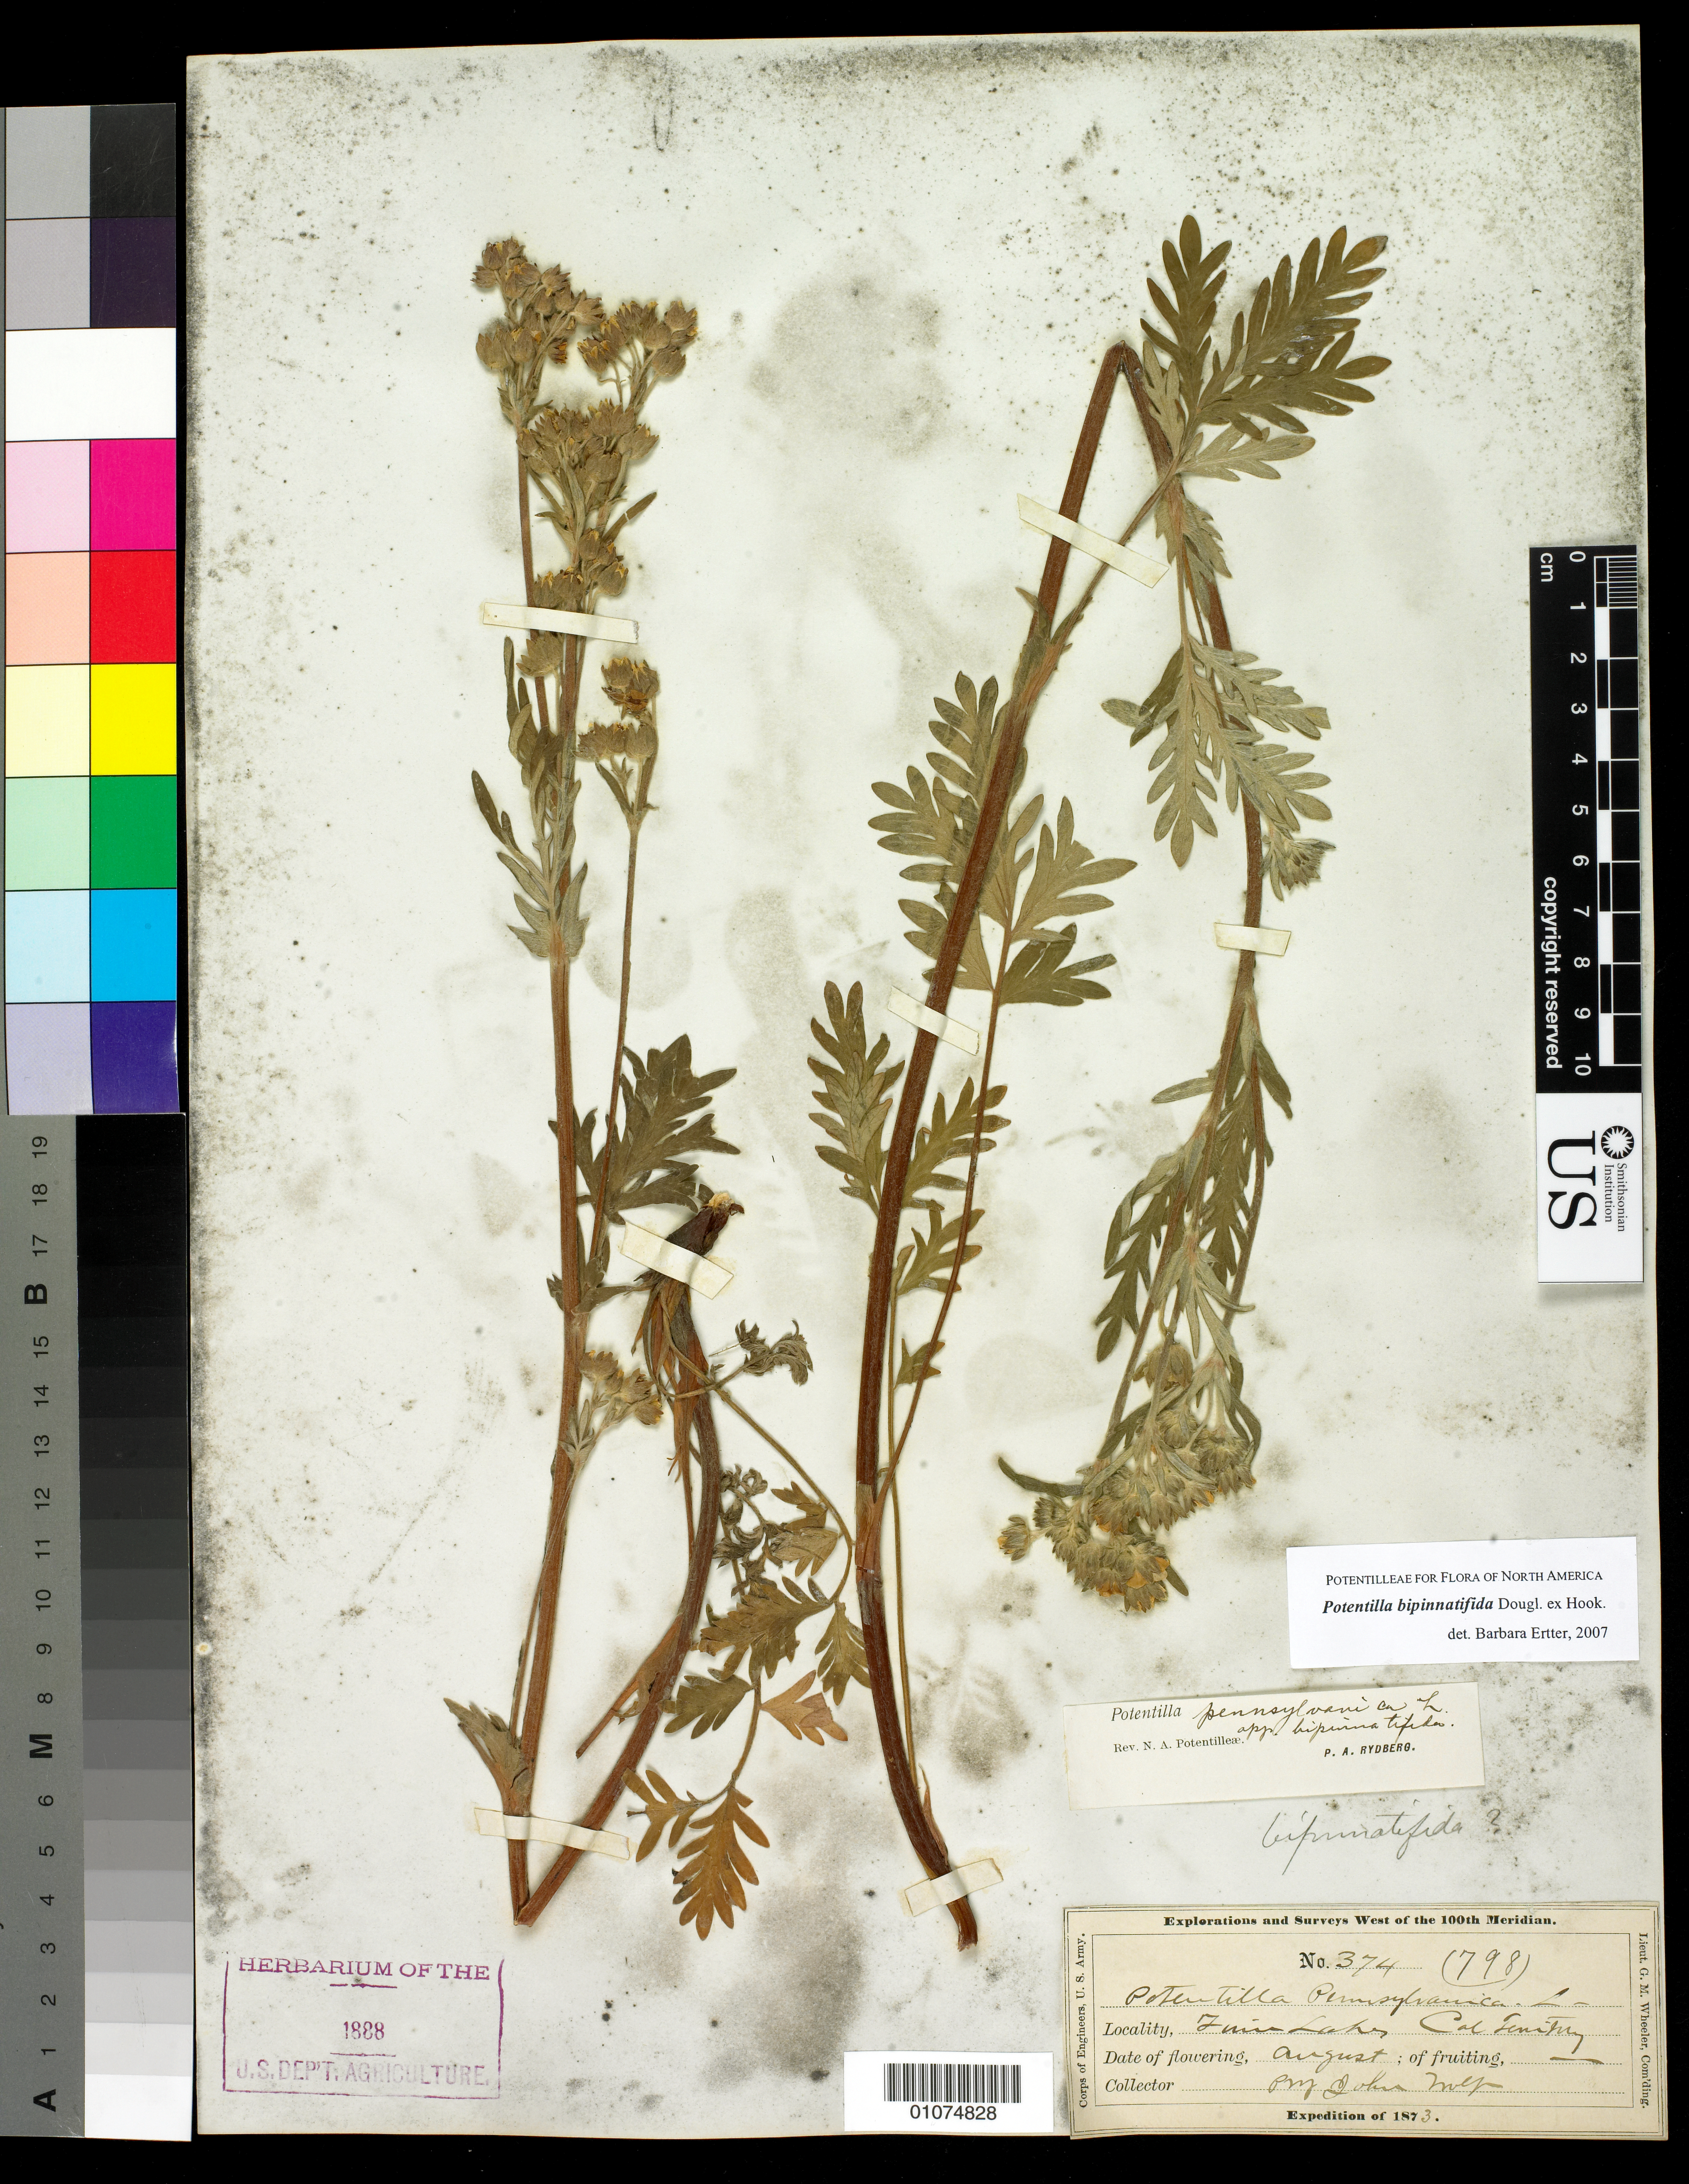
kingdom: Plantae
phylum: Tracheophyta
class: Magnoliopsida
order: Rosales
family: Rosaceae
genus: Potentilla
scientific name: Potentilla bipinnatifida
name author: Douglas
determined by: Ertter, Barbara J.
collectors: J. Wolf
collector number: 374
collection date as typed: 1873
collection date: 1873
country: United States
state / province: Colorado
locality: Twin Lakes